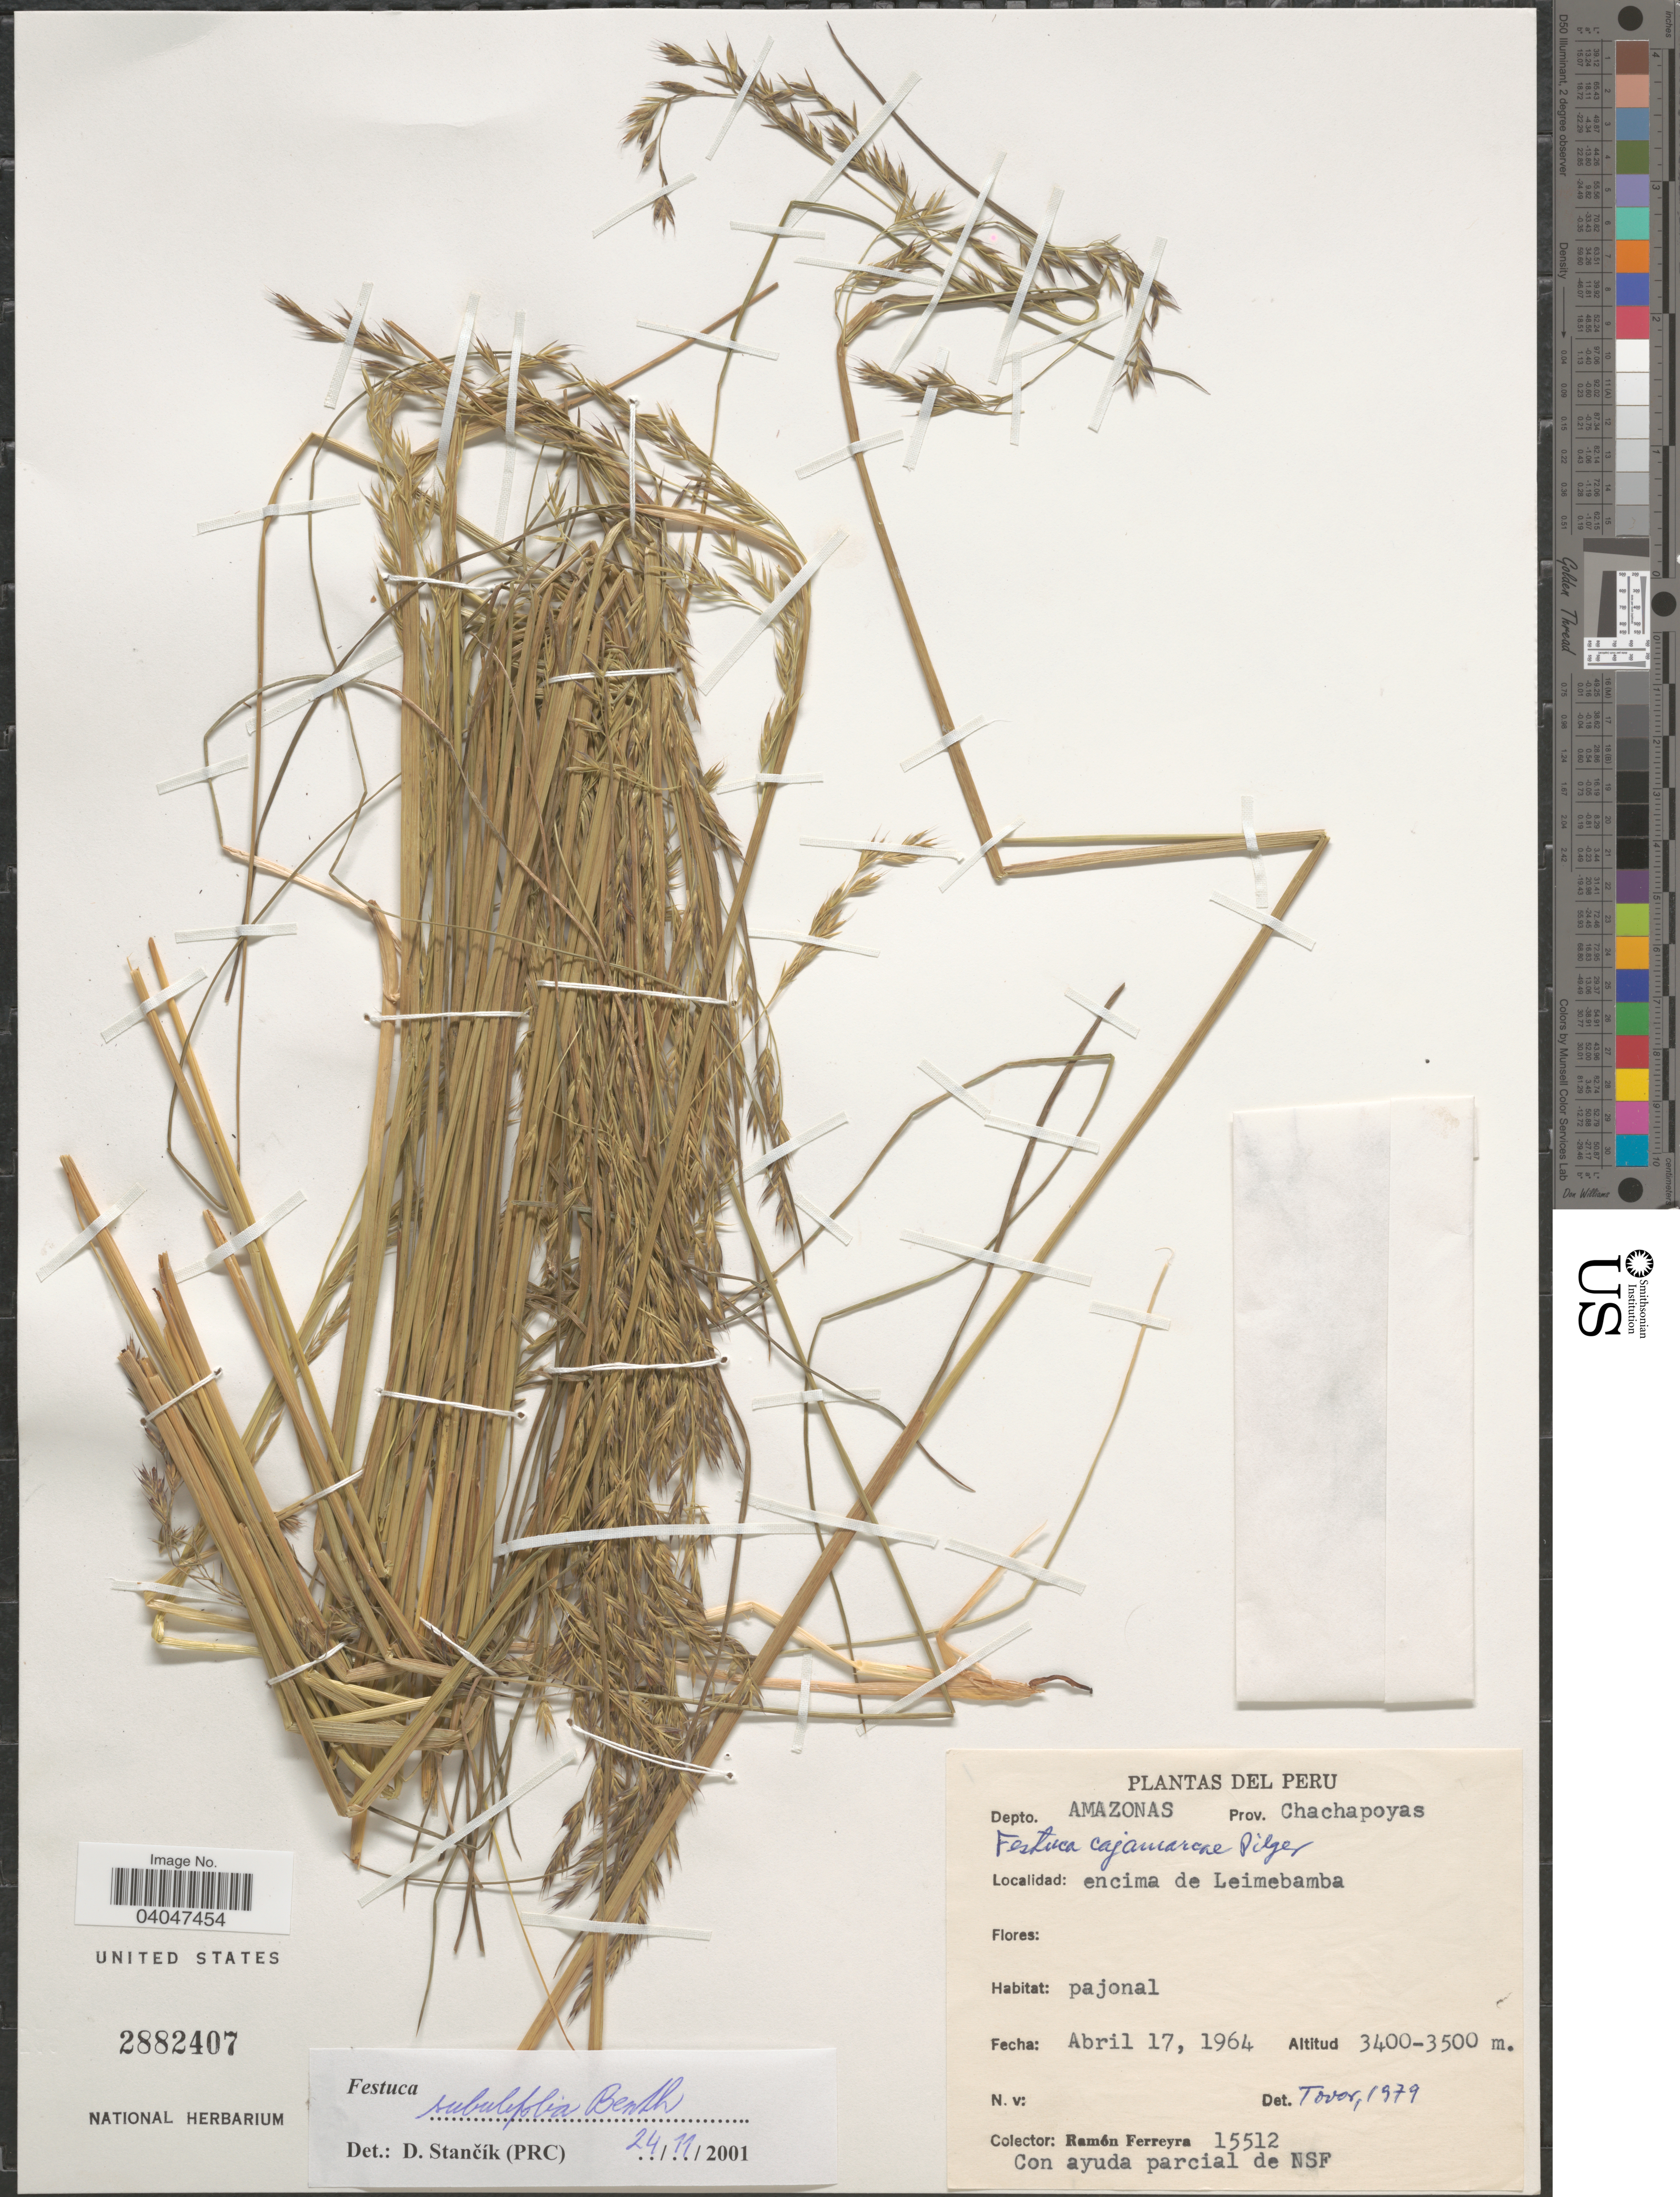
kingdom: Plantae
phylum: Tracheophyta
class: Liliopsida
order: Poales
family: Poaceae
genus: Festuca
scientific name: Festuca cajamarcae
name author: Pilg.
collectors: R. A. Ferreyra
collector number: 15512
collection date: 1964-04-17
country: Peru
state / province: Amazonas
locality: Depto. Amazonas. Prov. Chachapoyas. Encima de Leimebamba.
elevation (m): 3400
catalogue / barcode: US 2882407